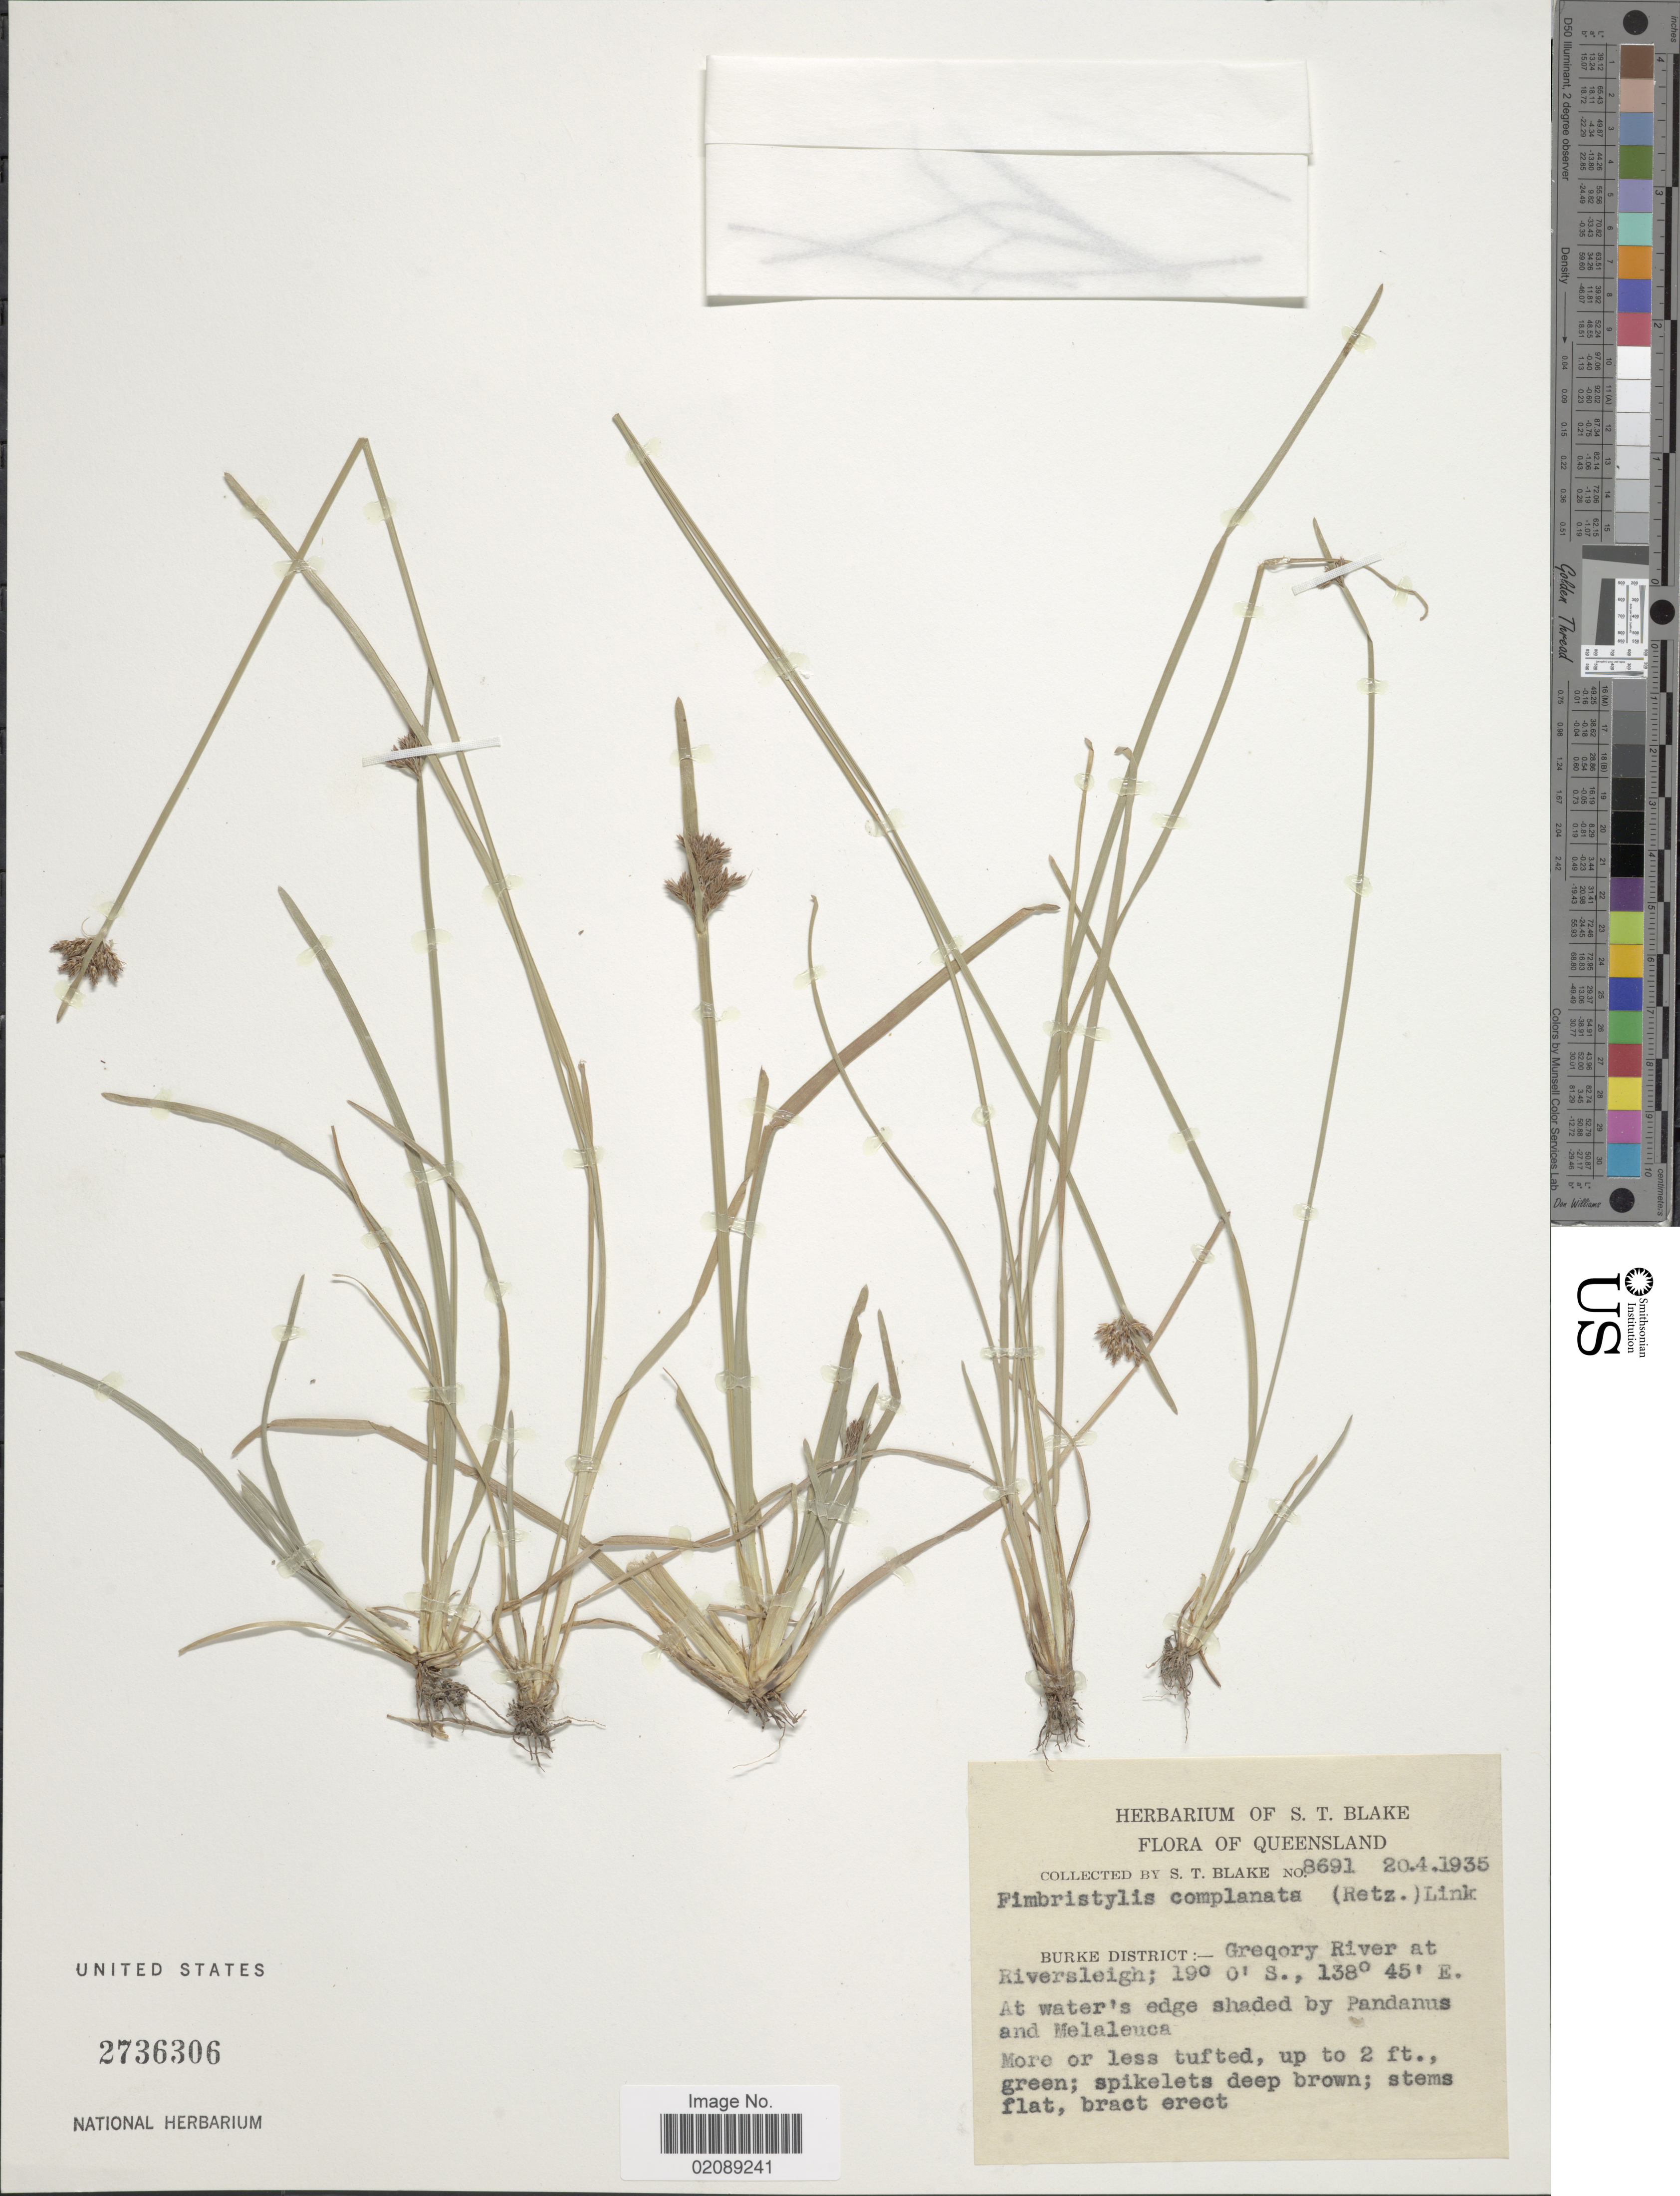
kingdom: Plantae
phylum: Tracheophyta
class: Liliopsida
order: Poales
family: Cyperaceae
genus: Fimbristylis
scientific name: Fimbristylis complanata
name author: (Retz.) Link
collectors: S. T. Blake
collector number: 8691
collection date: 1935-04-20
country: Australia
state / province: Queensland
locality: Burke District: -Gregory River at Riversleigh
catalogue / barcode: US 2736306